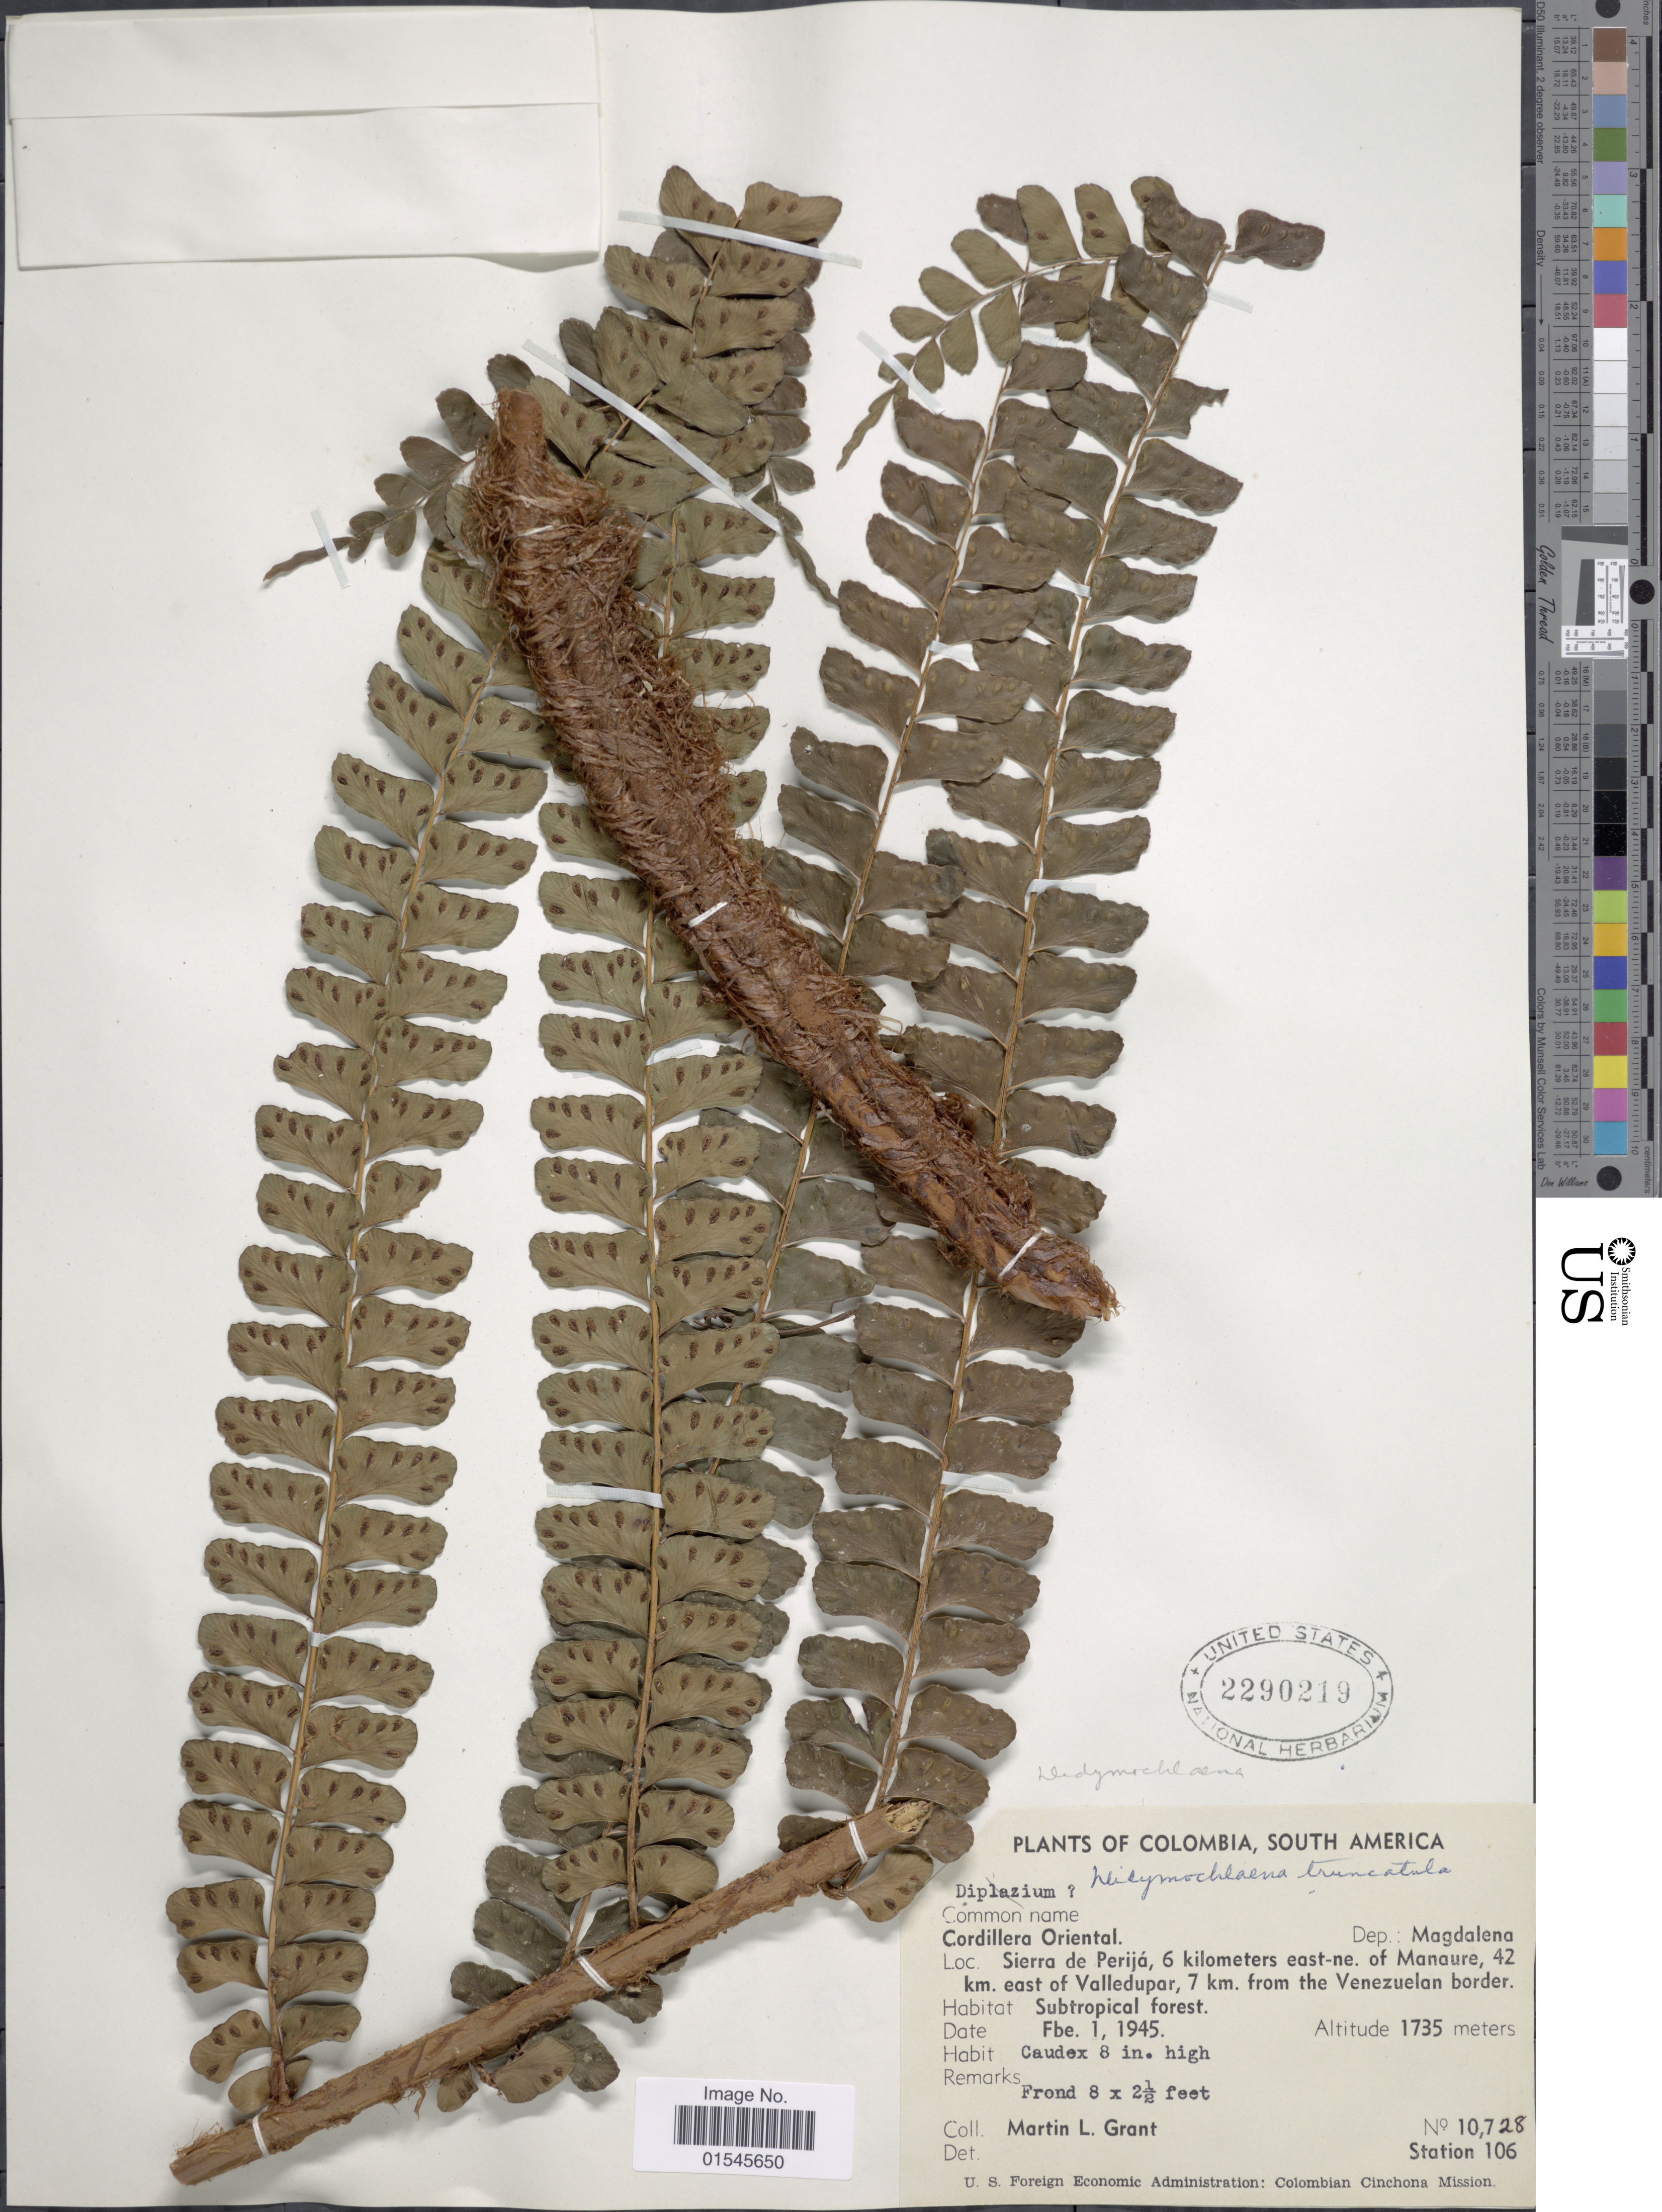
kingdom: Plantae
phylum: Tracheophyta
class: Polypodiopsida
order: Polypodiales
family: Didymochlaenaceae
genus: Didymochlaena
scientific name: Didymochlaena truncatula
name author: (Sw.) J. Sm.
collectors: M. L. Grant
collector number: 10728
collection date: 1945-02-01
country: Colombia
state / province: Magdalena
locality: Cordillera Oriental, Dep. Magdalena, Sierra de Perijá, 6 kilometers east-ne. of Manaure, 42 km east of Valledupar, 7 km. from the Venezuelan border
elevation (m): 1735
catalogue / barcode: US 2290219